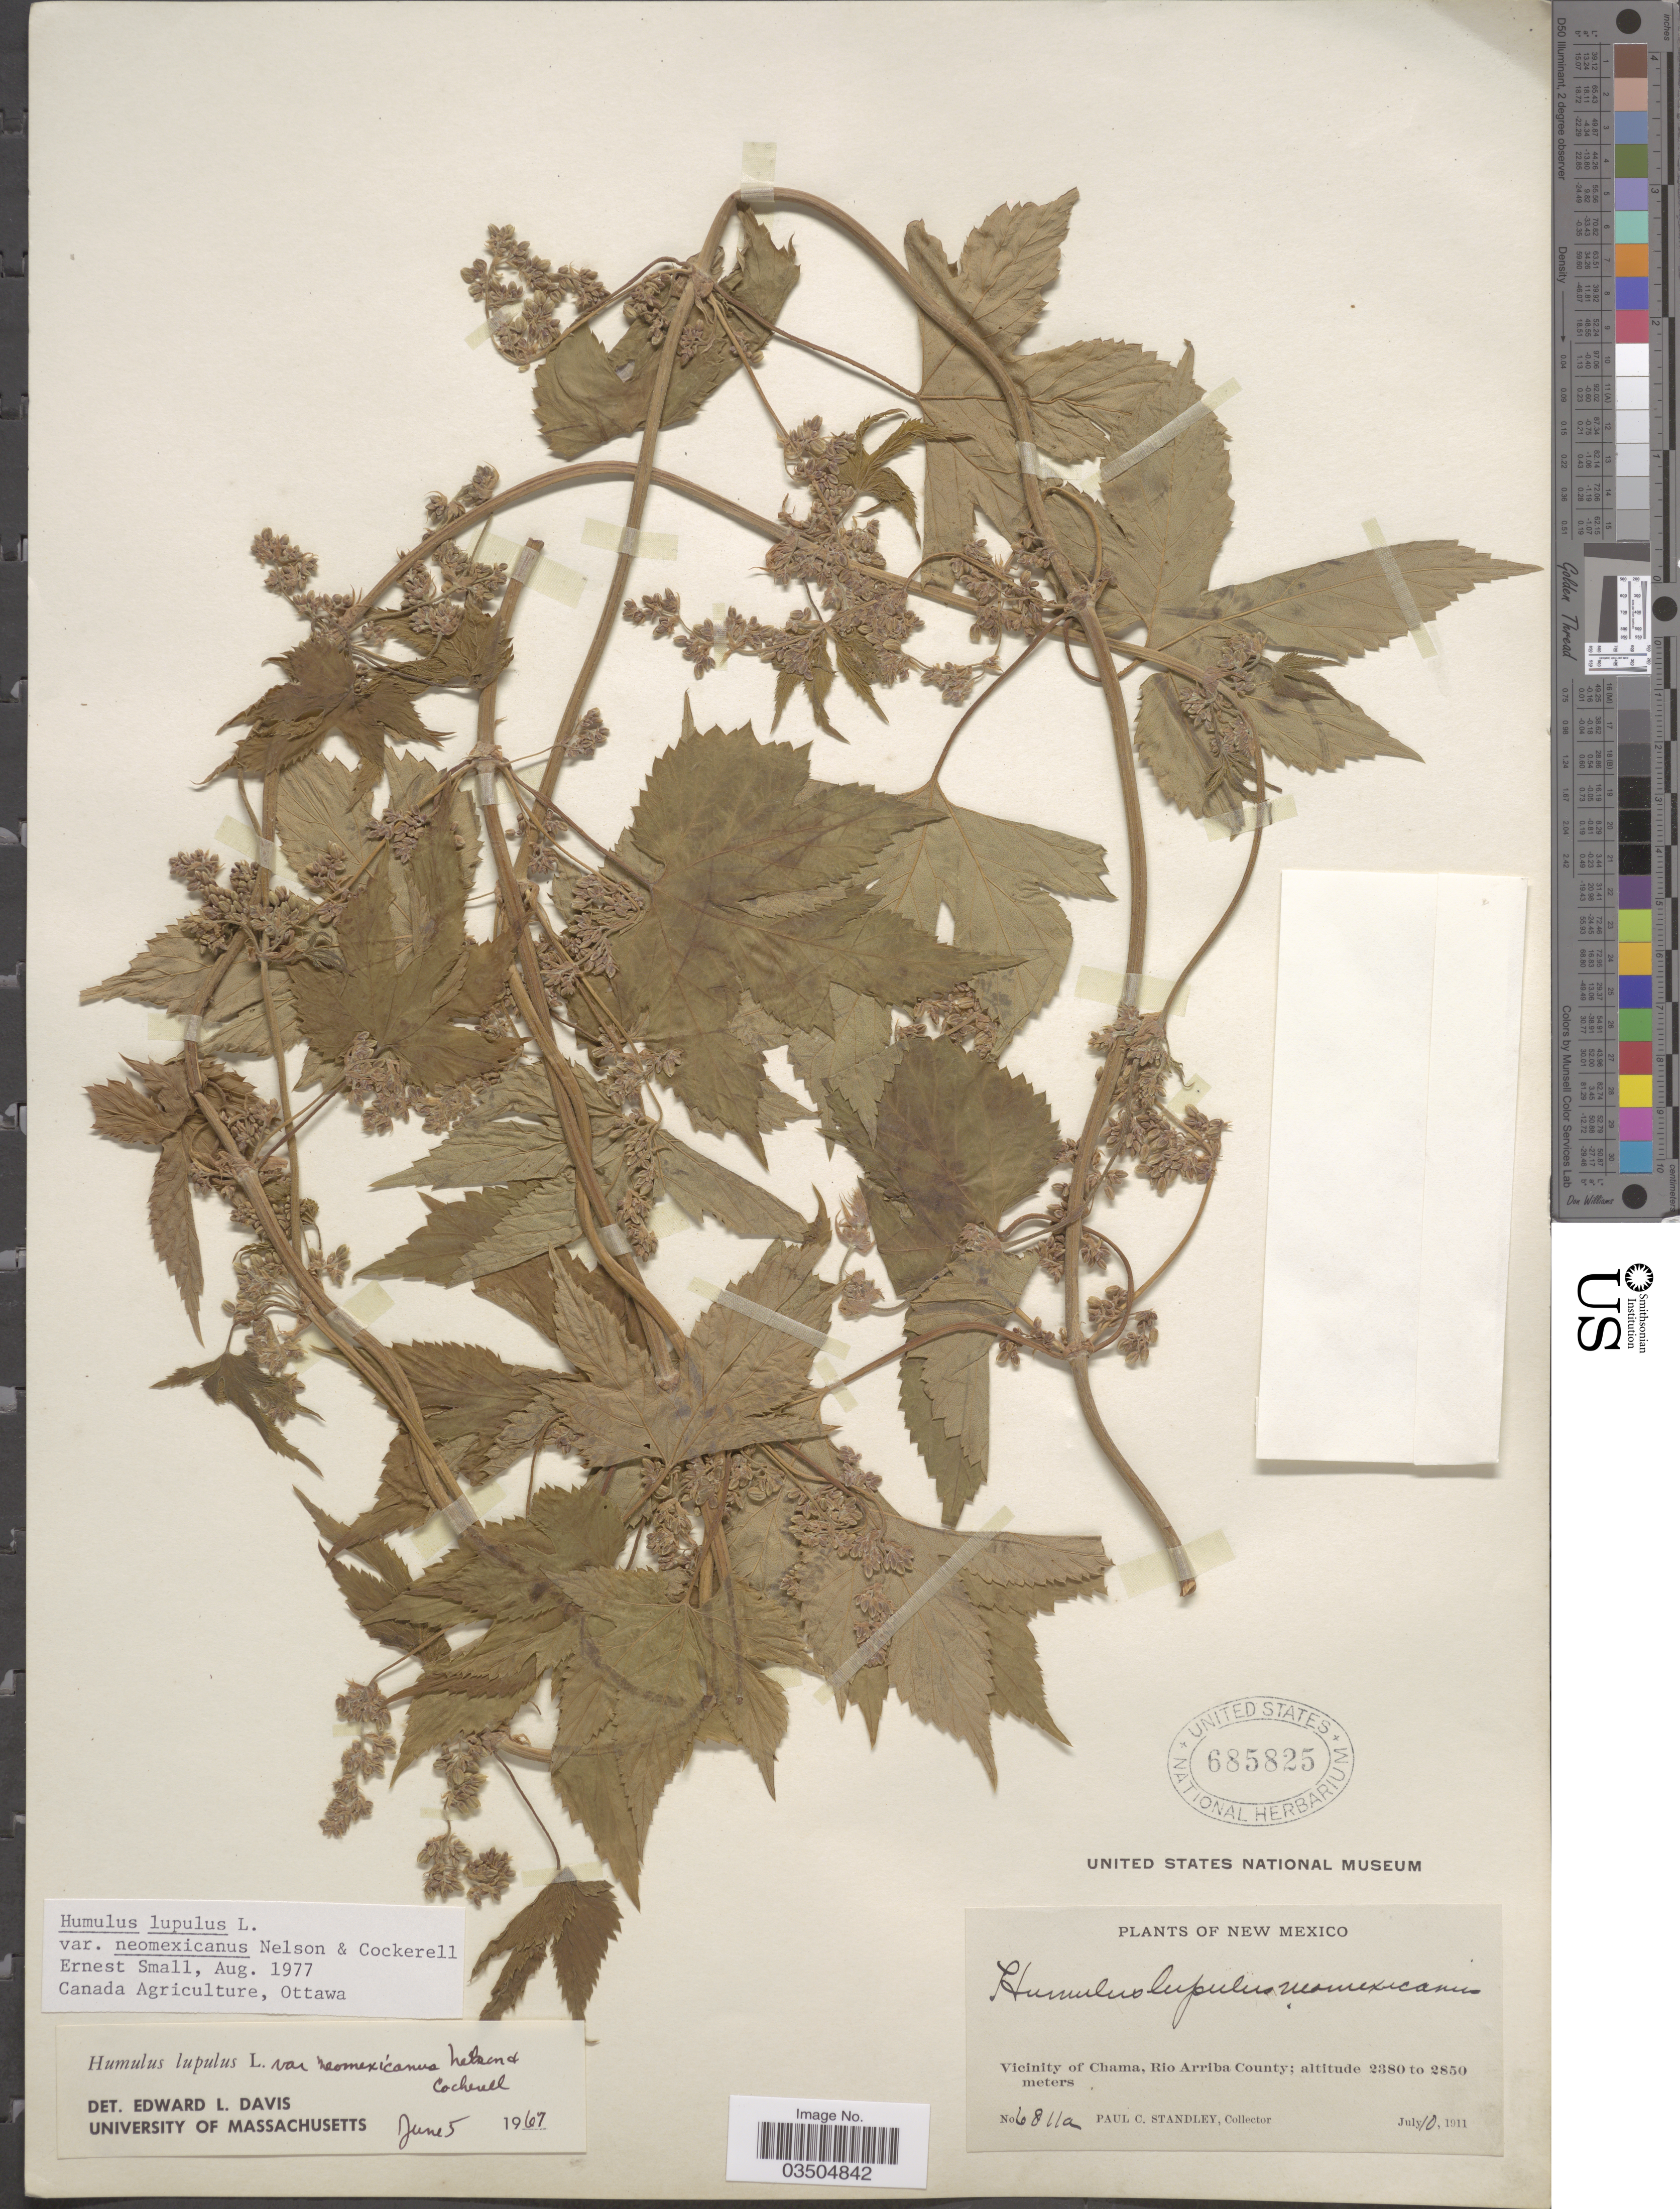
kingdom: Plantae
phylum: Tracheophyta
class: Magnoliopsida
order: Rosales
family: Cannabaceae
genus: Humulus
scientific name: Humulus neomexicanus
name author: (A. Nelson & Cockerell) Rydb.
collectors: P. C. Standley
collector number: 6811a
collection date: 1911-07-10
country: United States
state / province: New Mexico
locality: Vicinity of Chama, Rio Arriba County.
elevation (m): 2380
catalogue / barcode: US 685825